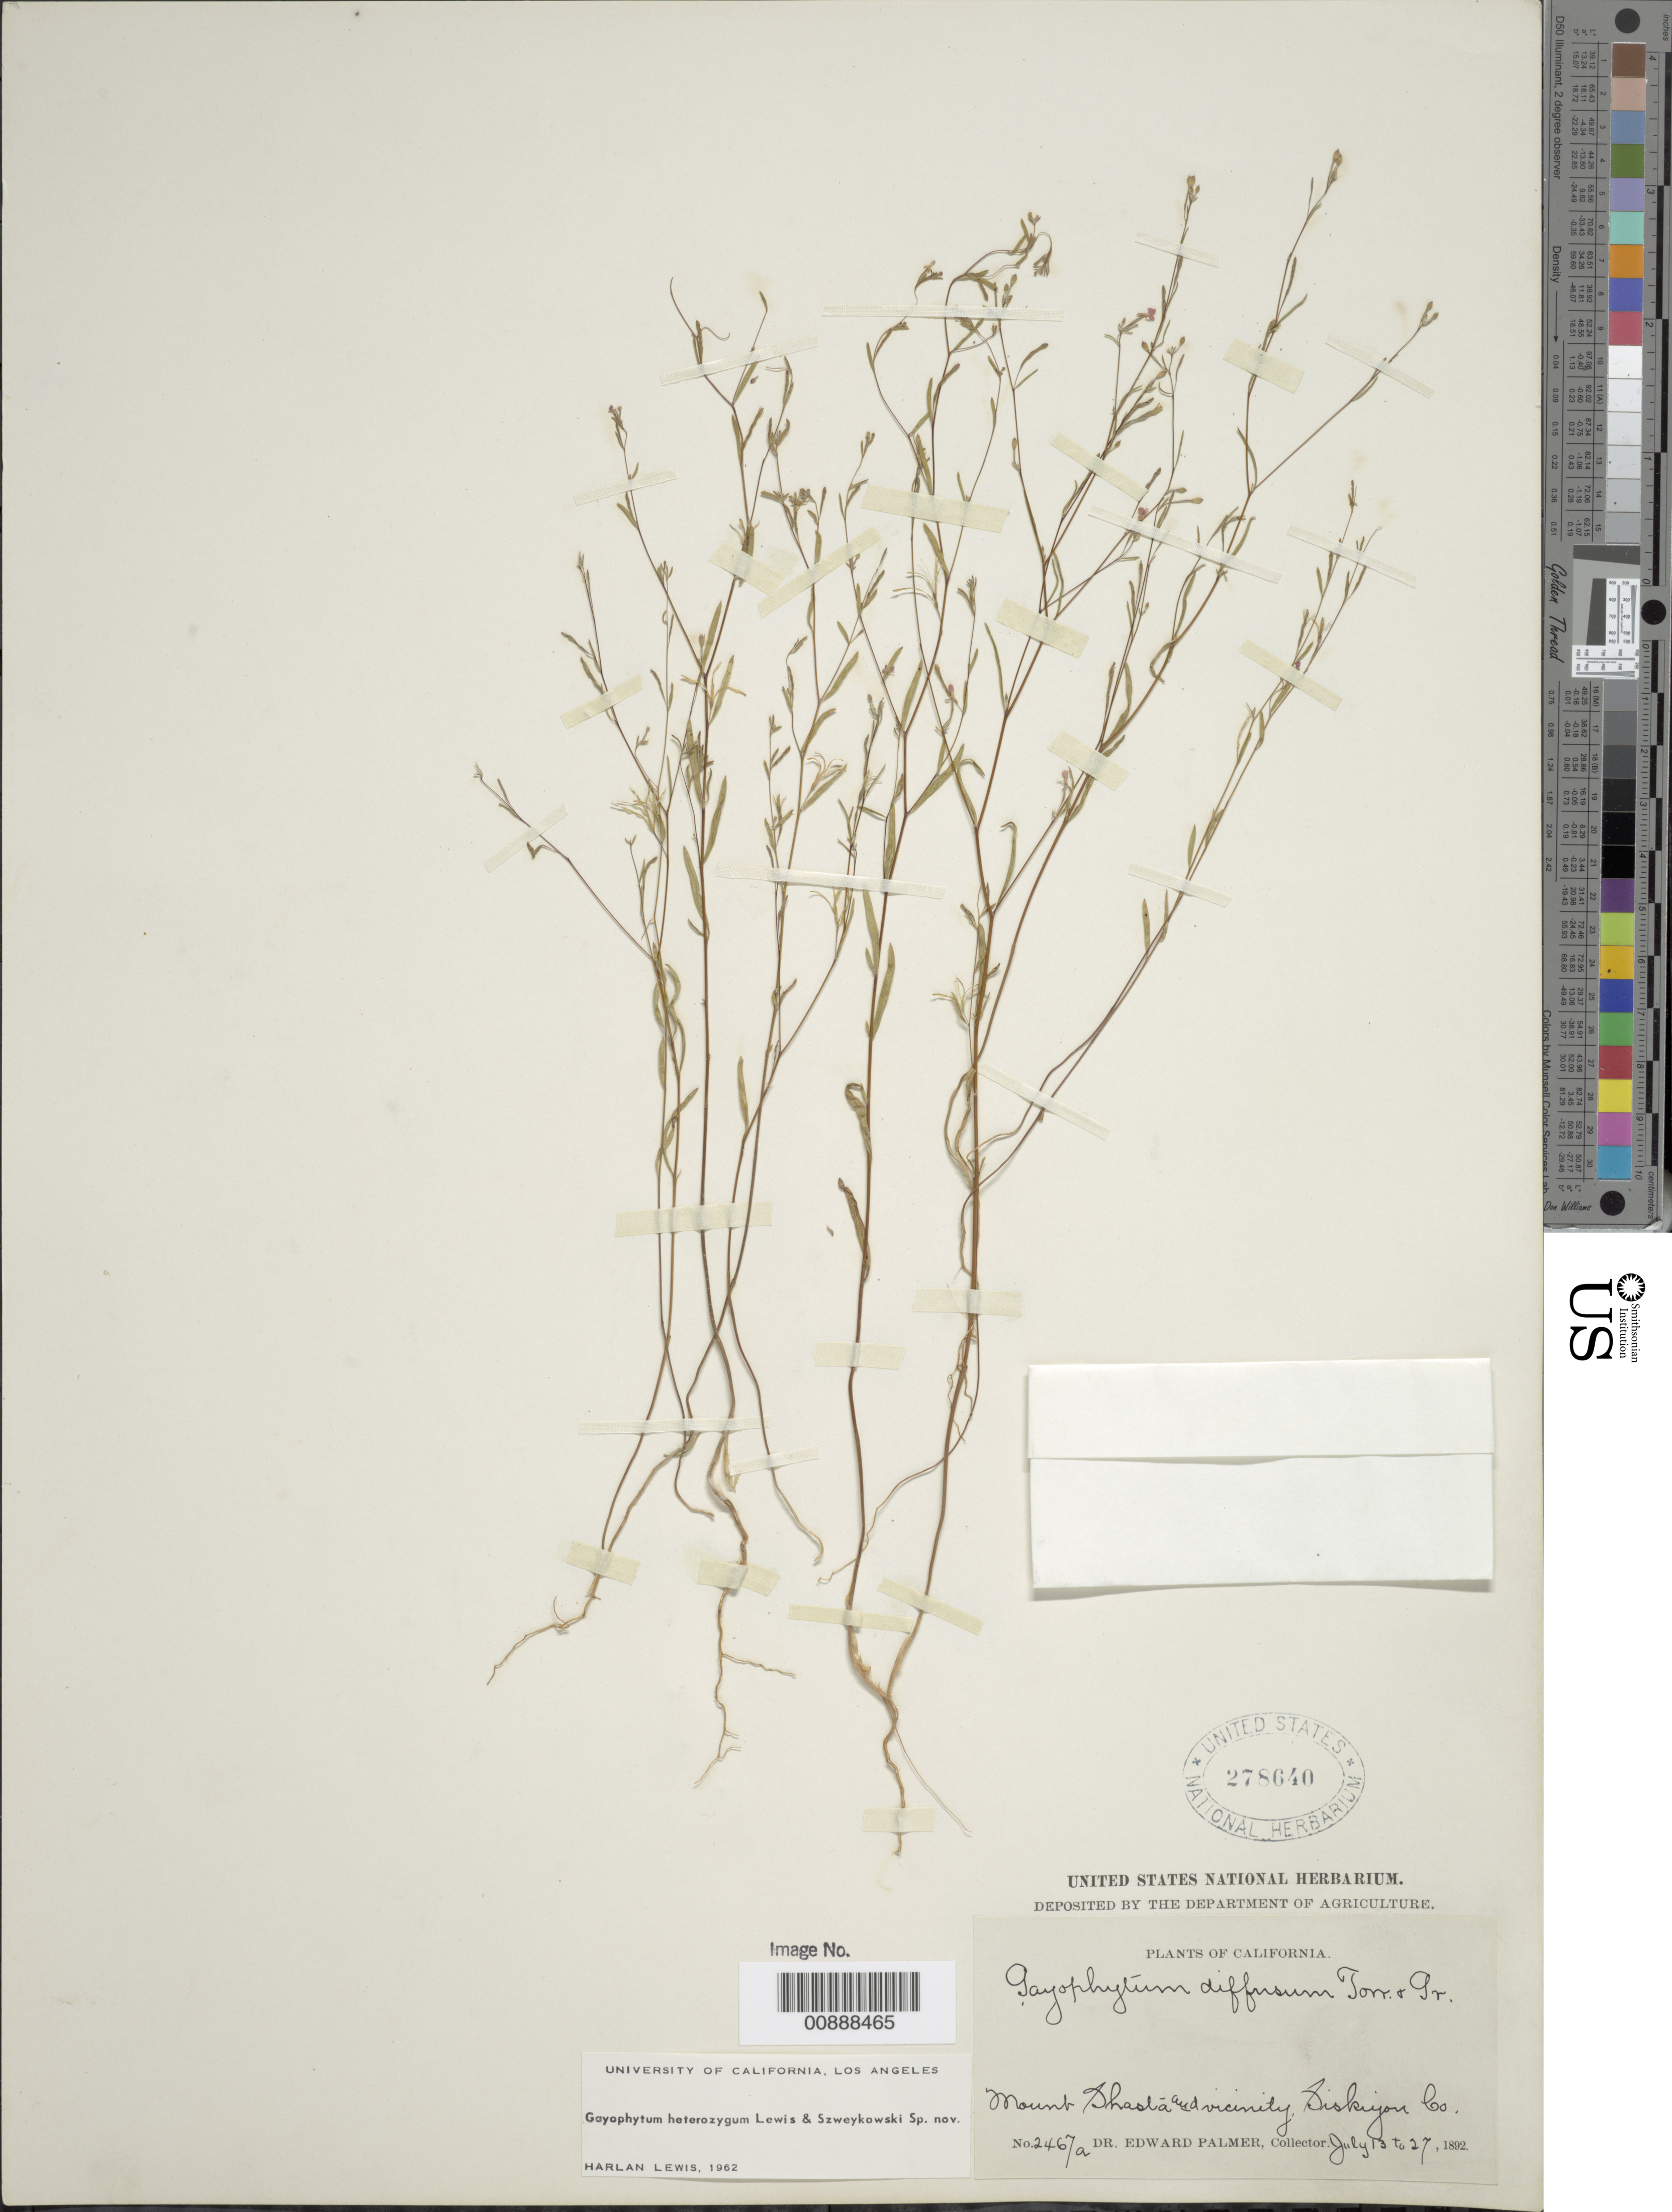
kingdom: Plantae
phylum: Tracheophyta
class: Magnoliopsida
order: Myrtales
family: Onagraceae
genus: Gayophytum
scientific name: Gayophytum heterozygum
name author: F. H. Lewis & Szweyk.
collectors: E. Palmer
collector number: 2467 a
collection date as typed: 13 Jul 1892 to 27 Jul 1892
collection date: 1892-07-13/1892-07-27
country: United States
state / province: California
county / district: Siskiyou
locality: Mount Shasta and vicinity, Siskiyou County, California.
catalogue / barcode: US 278640